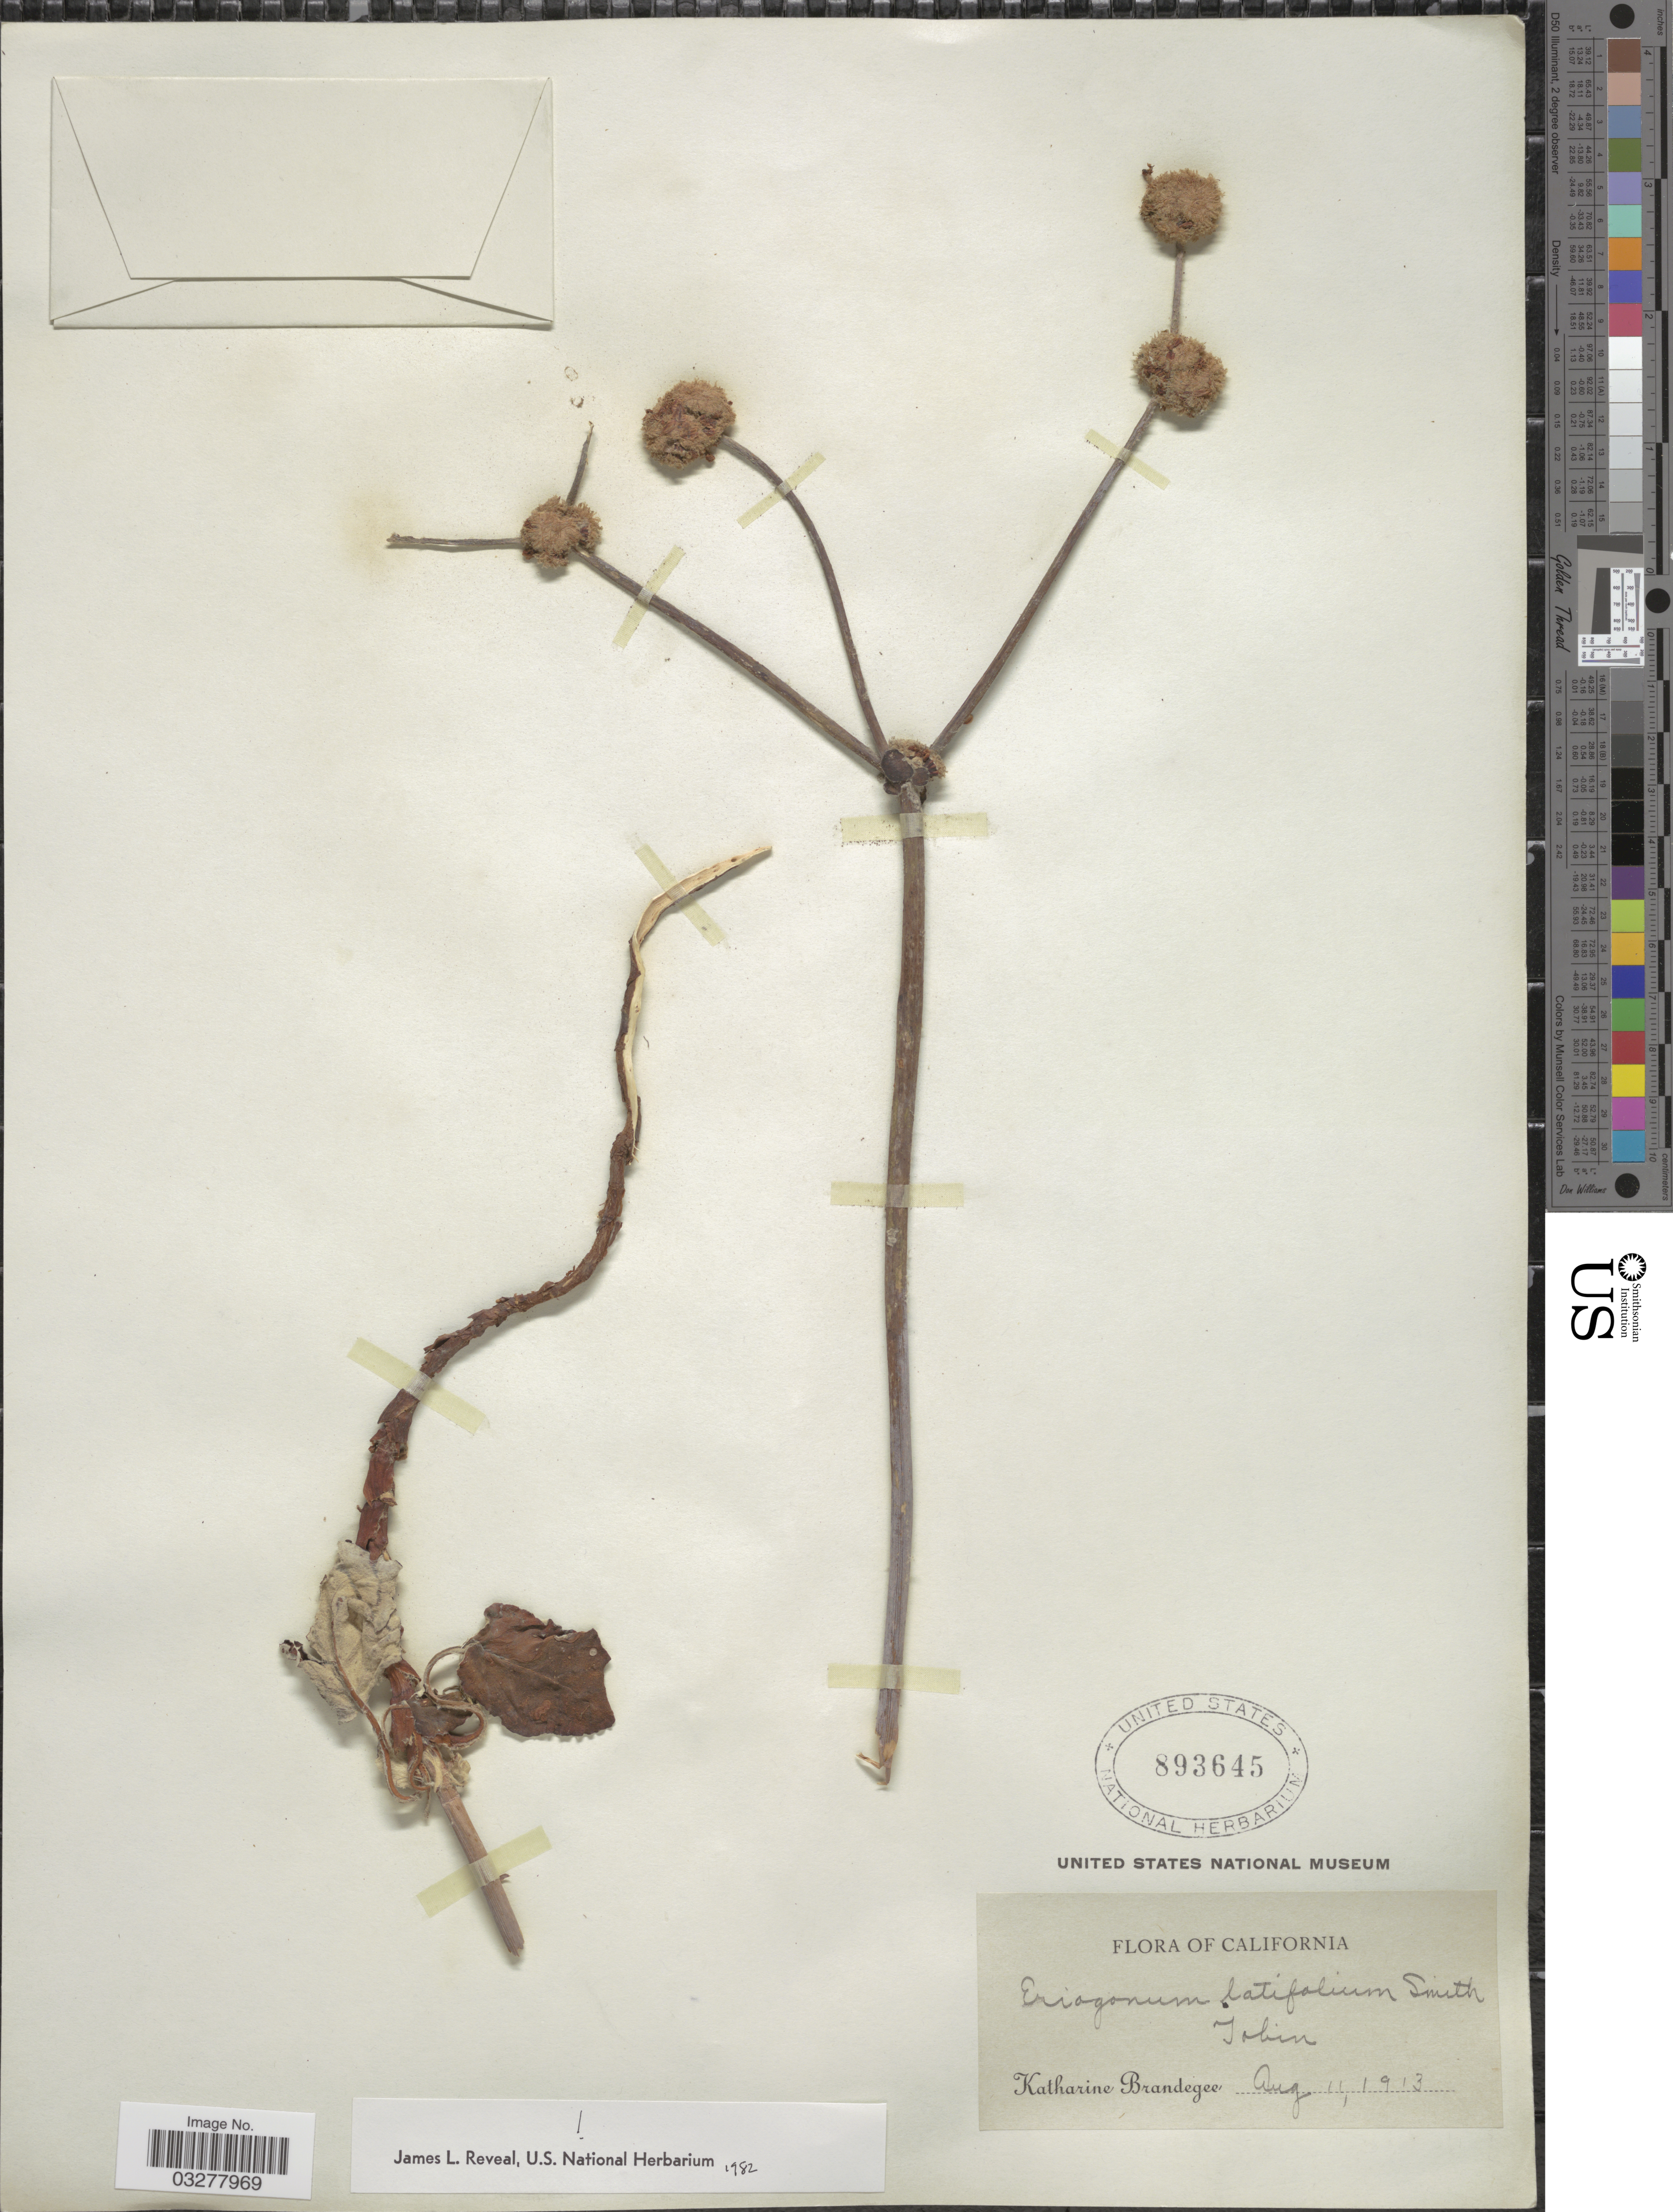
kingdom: Plantae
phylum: Tracheophyta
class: Magnoliopsida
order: Caryophyllales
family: Polygonaceae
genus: Eriogonum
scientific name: Eriogonum latifolium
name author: Sm.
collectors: M. K. Brandegee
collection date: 1913-08-11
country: United States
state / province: California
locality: Tobin.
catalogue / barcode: US 893645